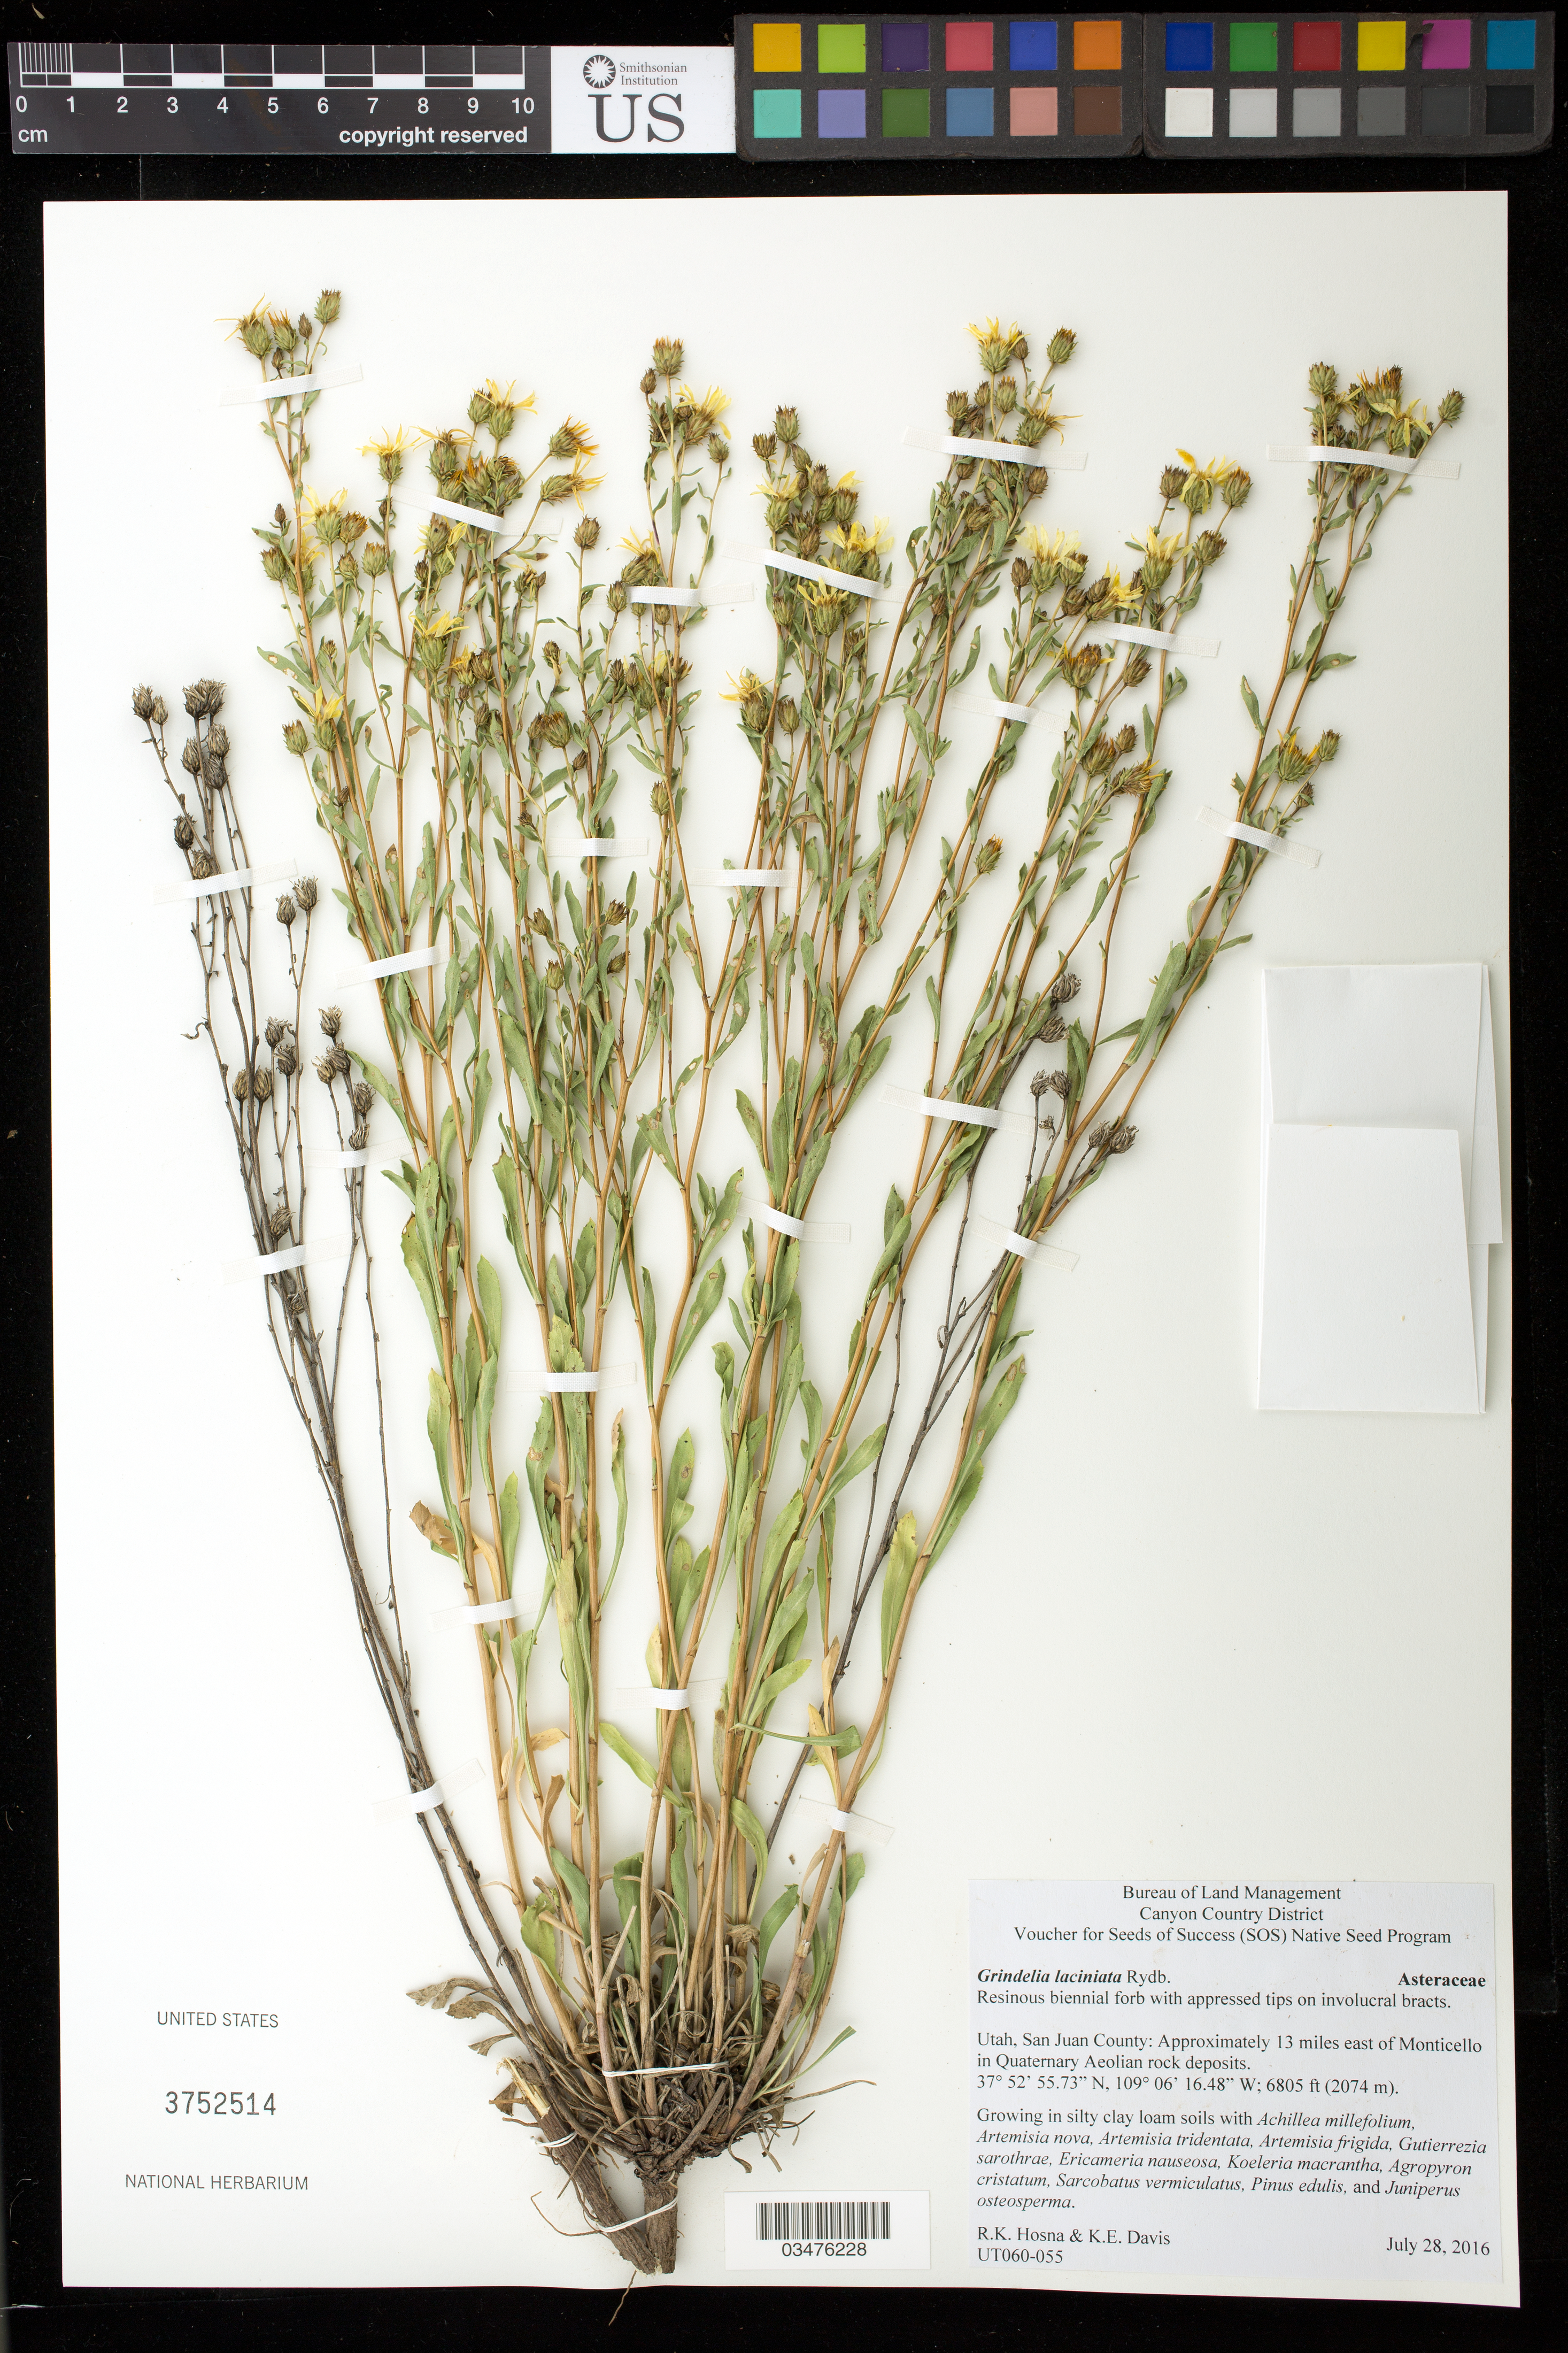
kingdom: Plantae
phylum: Tracheophyta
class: Magnoliopsida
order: Asterales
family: Asteraceae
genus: Grindelia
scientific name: Grindelia laciniata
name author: Rydb.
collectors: R. Hosna & K. Davis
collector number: UT060-055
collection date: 2016-07-28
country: United States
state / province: Utah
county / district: San Juan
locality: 13 mi. E of Monticello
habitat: Quaternary Aeolian rock deposit, silty clay loam soils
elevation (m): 2074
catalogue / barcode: US 3752514